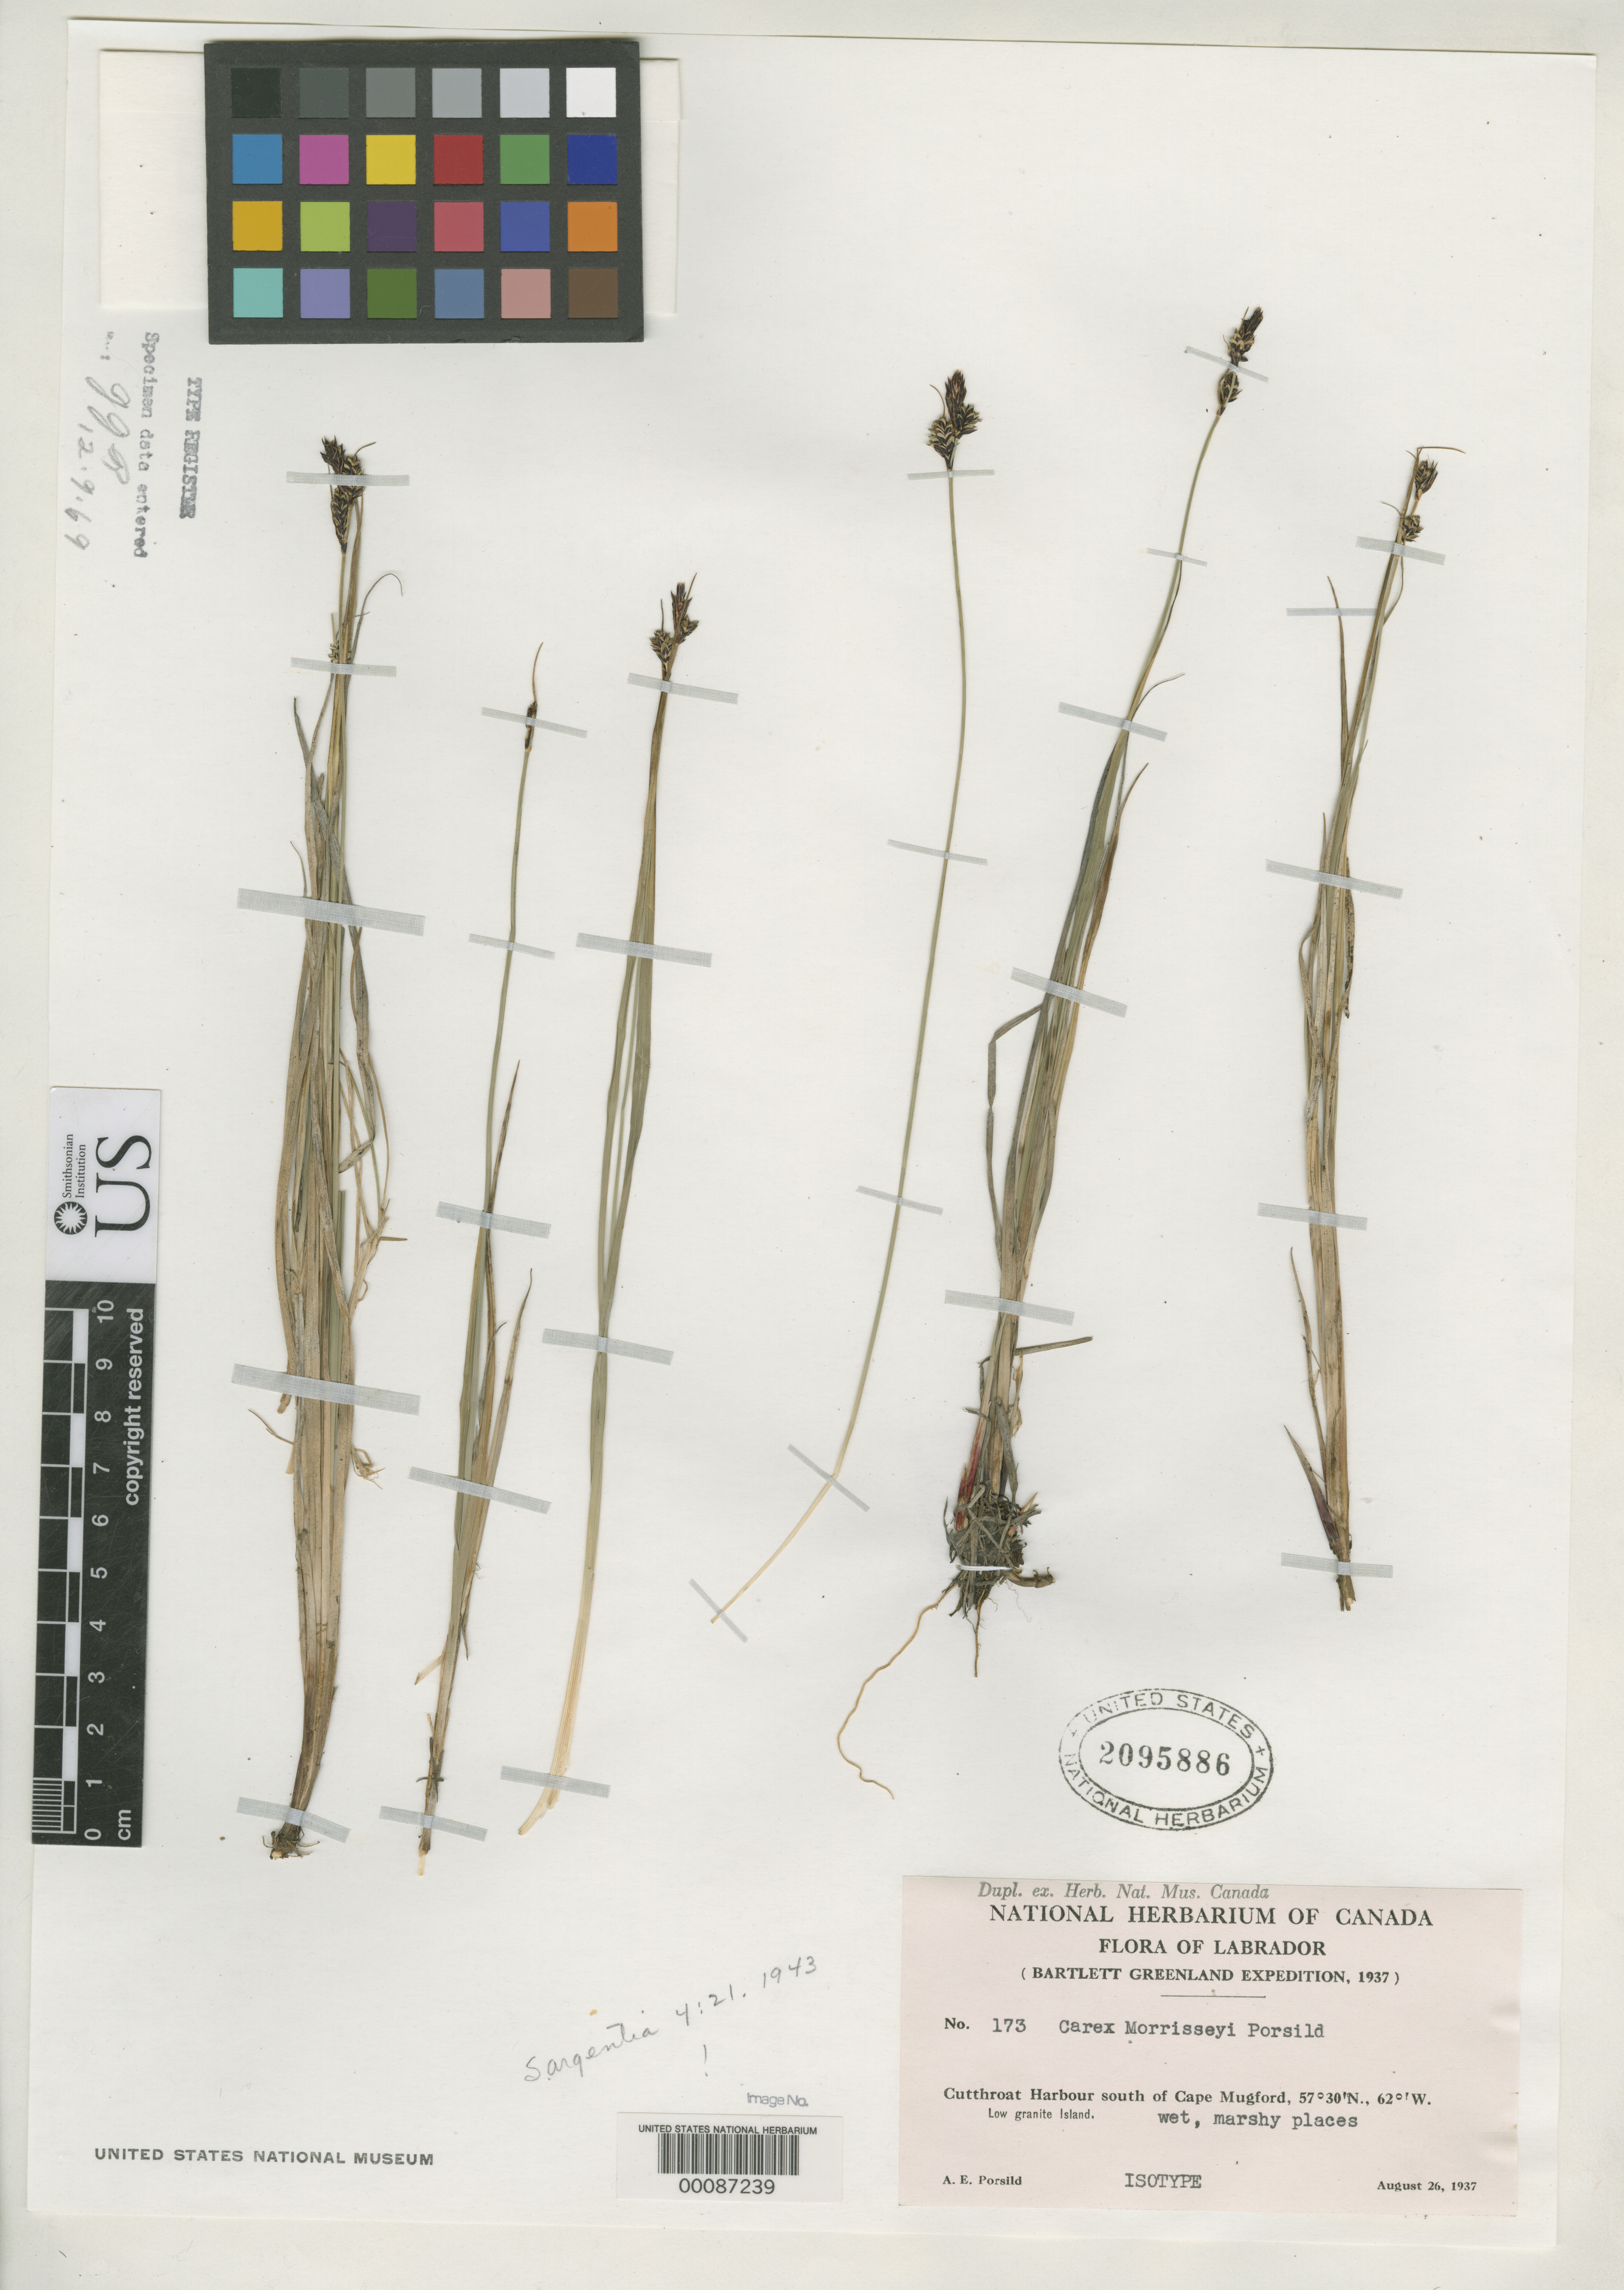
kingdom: Plantae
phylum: Tracheophyta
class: Liliopsida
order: Poales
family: Cyperaceae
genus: Carex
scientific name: Carex morrisseyi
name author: A.E. Porsild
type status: Isotype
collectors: A. E. Porsild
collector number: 173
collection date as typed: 26 Aug 1937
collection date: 1937-08-26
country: Canada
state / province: Newfoundland and Labrador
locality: Labrador, Cape Mugford.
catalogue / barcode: US 2095886